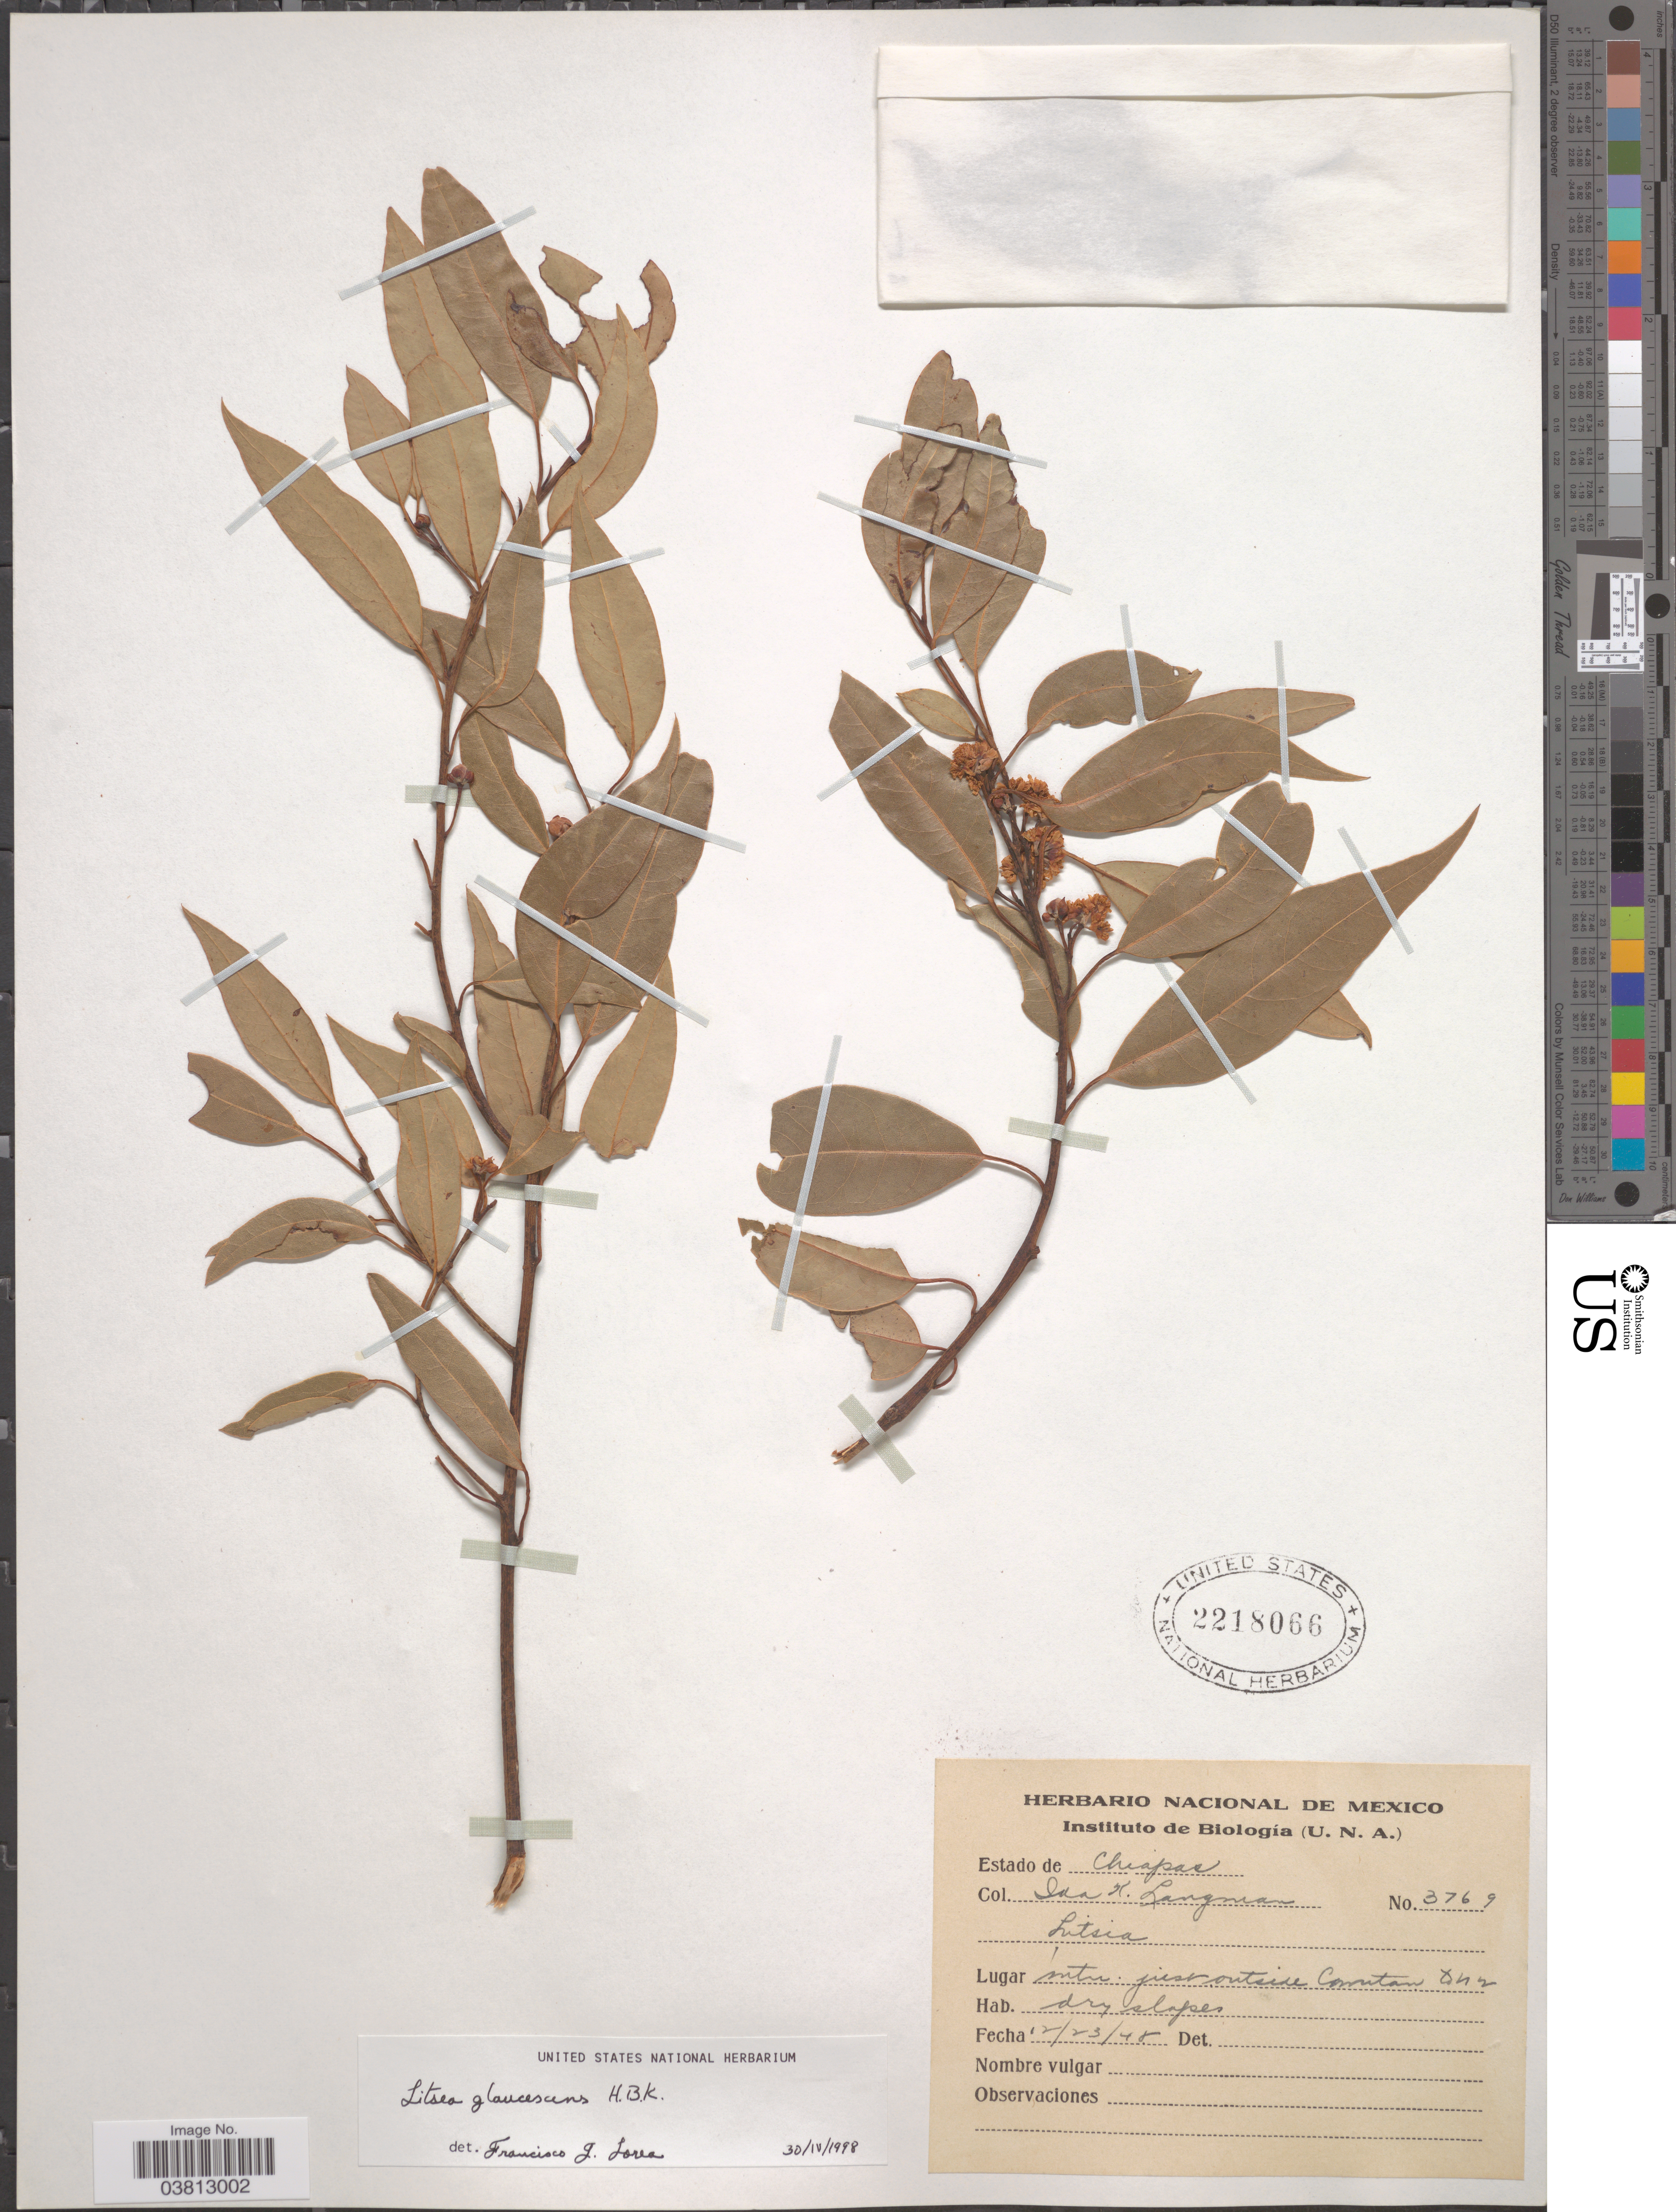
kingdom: Plantae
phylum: Tracheophyta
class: Magnoliopsida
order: Laurales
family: Lauraceae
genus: Litsea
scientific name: Litsea glaucescens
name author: Kunth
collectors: I. K. Langman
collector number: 3769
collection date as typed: Transcribed d/m/y: 23/12/48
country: Mexico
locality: Mtn. just outside Comutan.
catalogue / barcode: US 2218066